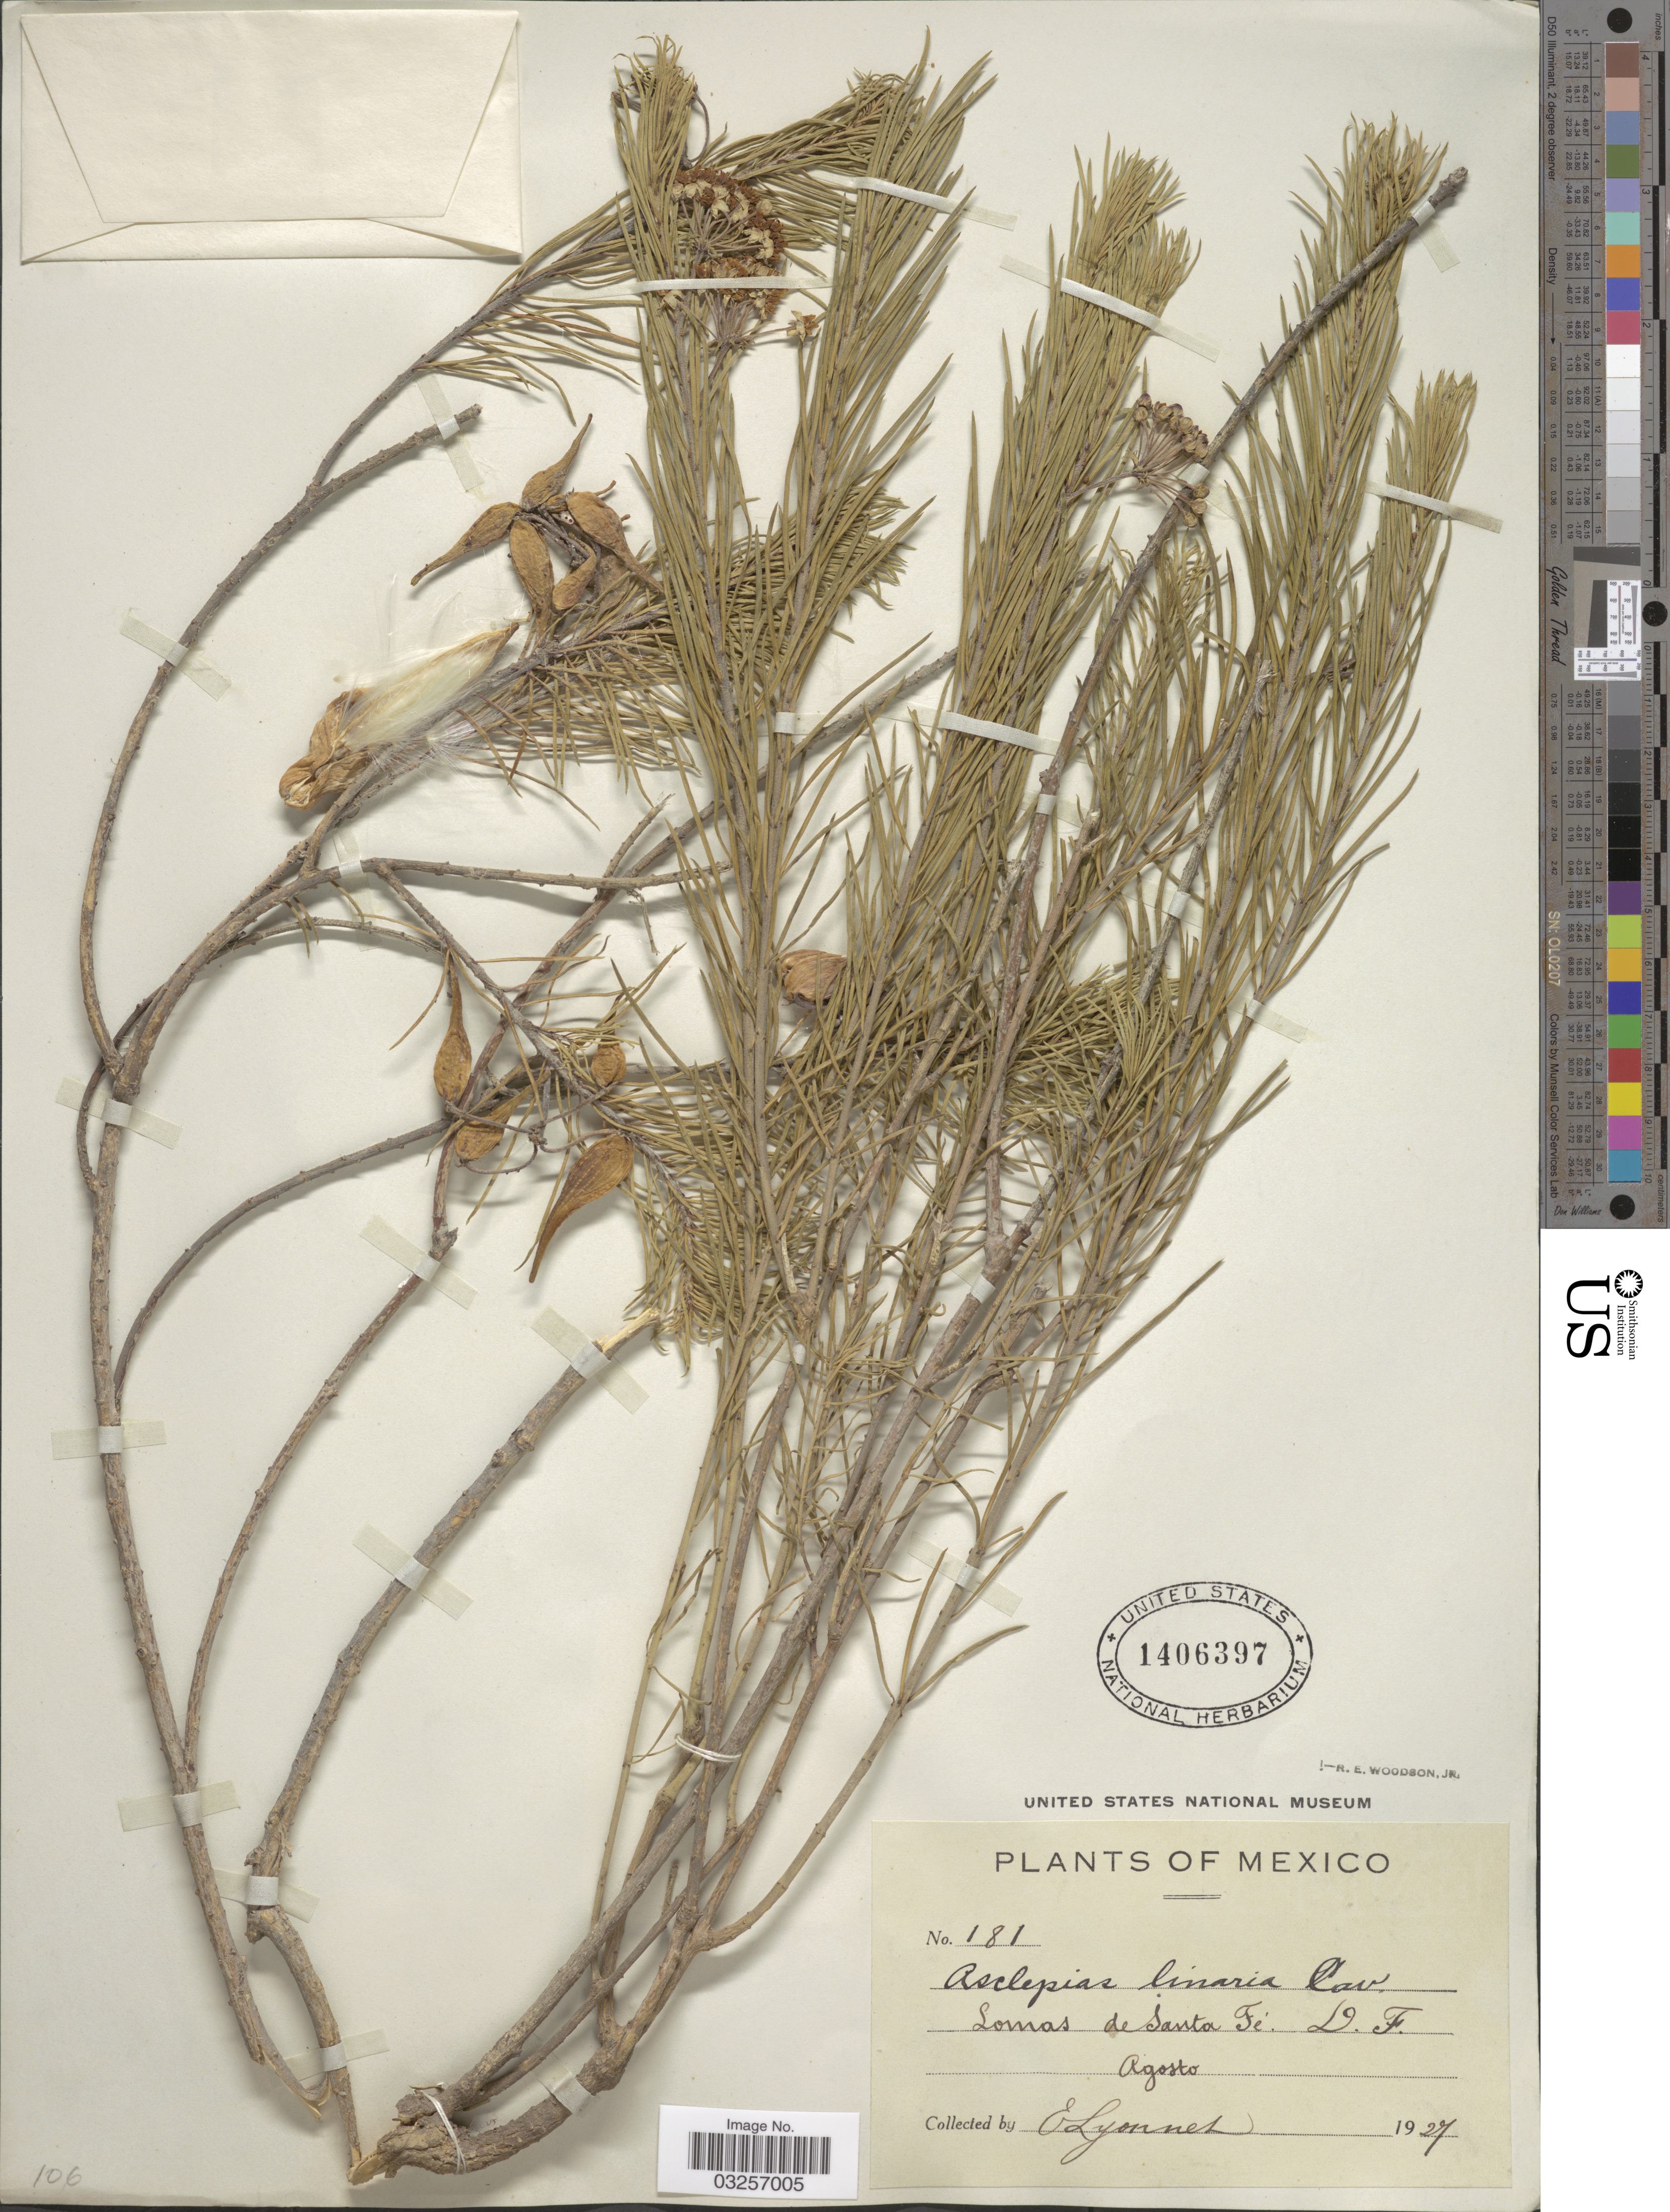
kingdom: Plantae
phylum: Tracheophyta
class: Magnoliopsida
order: Gentianales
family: Apocynaceae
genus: Asclepias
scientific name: Asclepias linaria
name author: Cav.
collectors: E. Lyonnet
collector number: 181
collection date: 1927-08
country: Mexico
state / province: Distrito Federal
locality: Lomas de Santa Fe. D.F.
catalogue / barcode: US 1406397